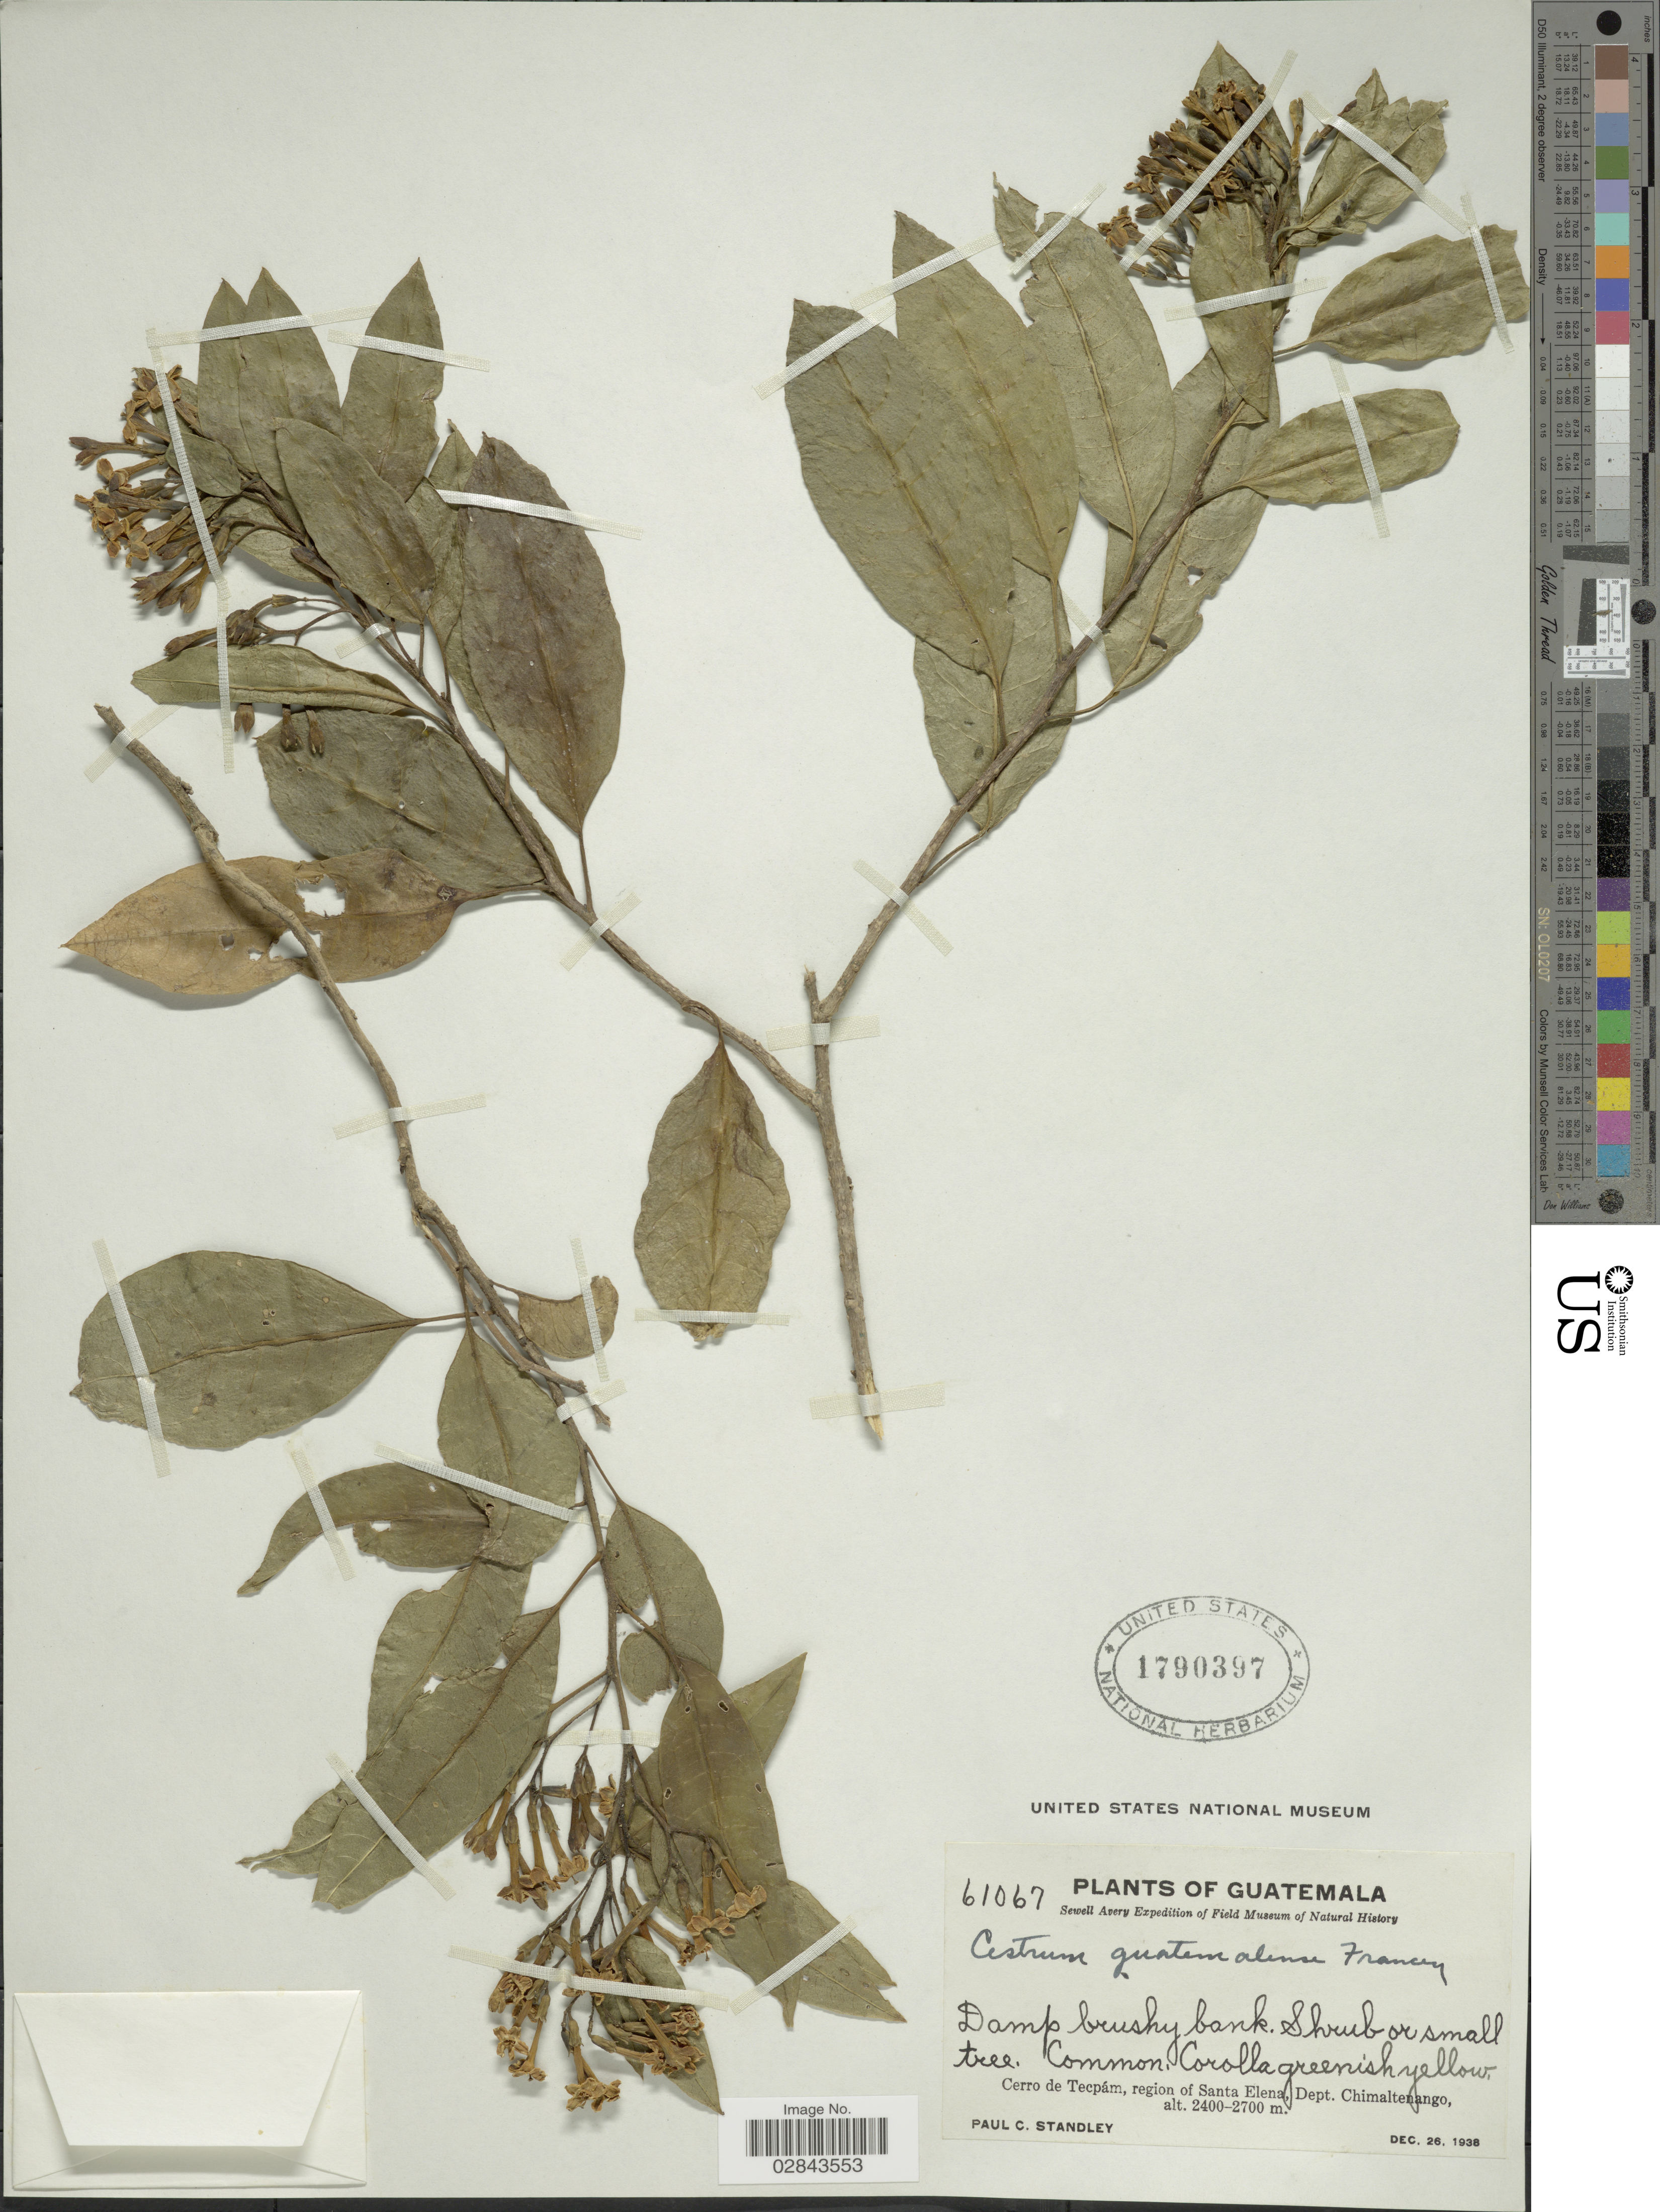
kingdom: Plantae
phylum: Tracheophyta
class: Magnoliopsida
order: Solanales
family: Solanaceae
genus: Cestrum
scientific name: Cestrum guatemalense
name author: Francey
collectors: P. C. Standley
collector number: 61067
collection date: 1938-12-26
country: Guatemala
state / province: Chimaltenango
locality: Cerro de Tecpám, region of Santa Elena, Dept. Chimaltenango.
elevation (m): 2400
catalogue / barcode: US 1790397